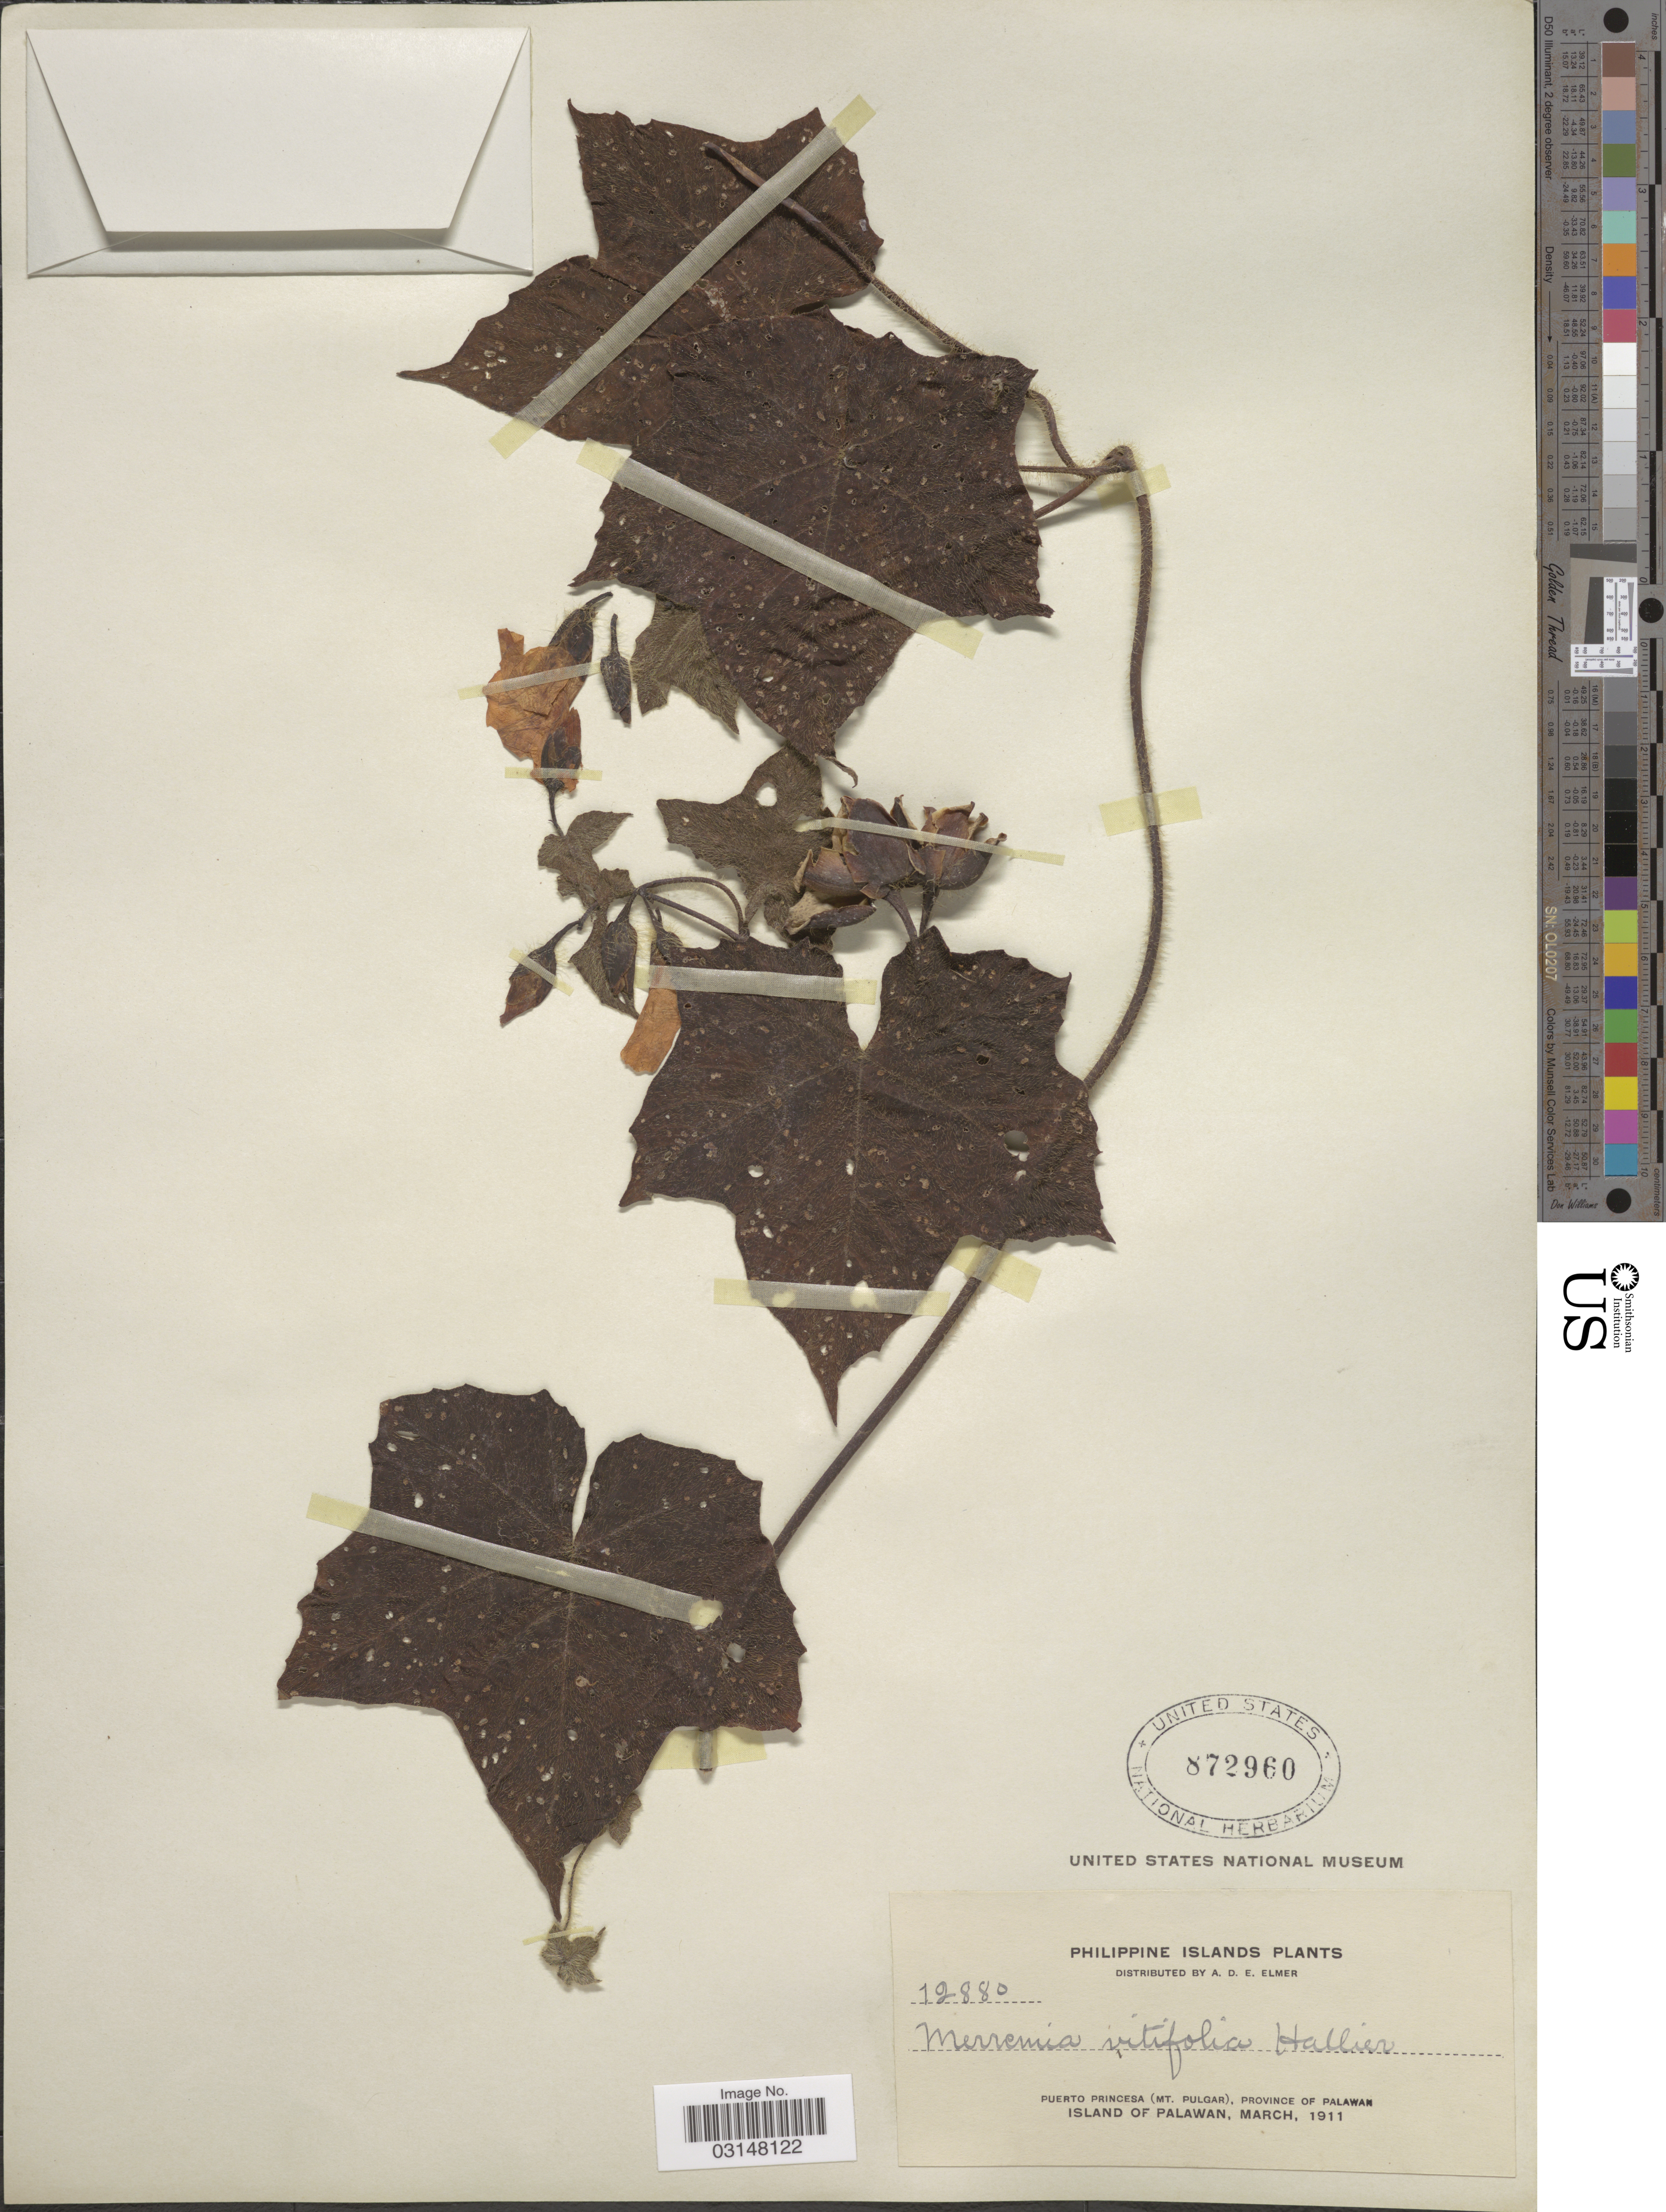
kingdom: Plantae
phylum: Tracheophyta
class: Magnoliopsida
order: Solanales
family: Convolvulaceae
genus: Distimake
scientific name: Distimake vitifolius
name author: (Burm. f.) Pisuttimarn & Petrongari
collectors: A. D. E. Elmer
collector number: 12880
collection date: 1911-03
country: Philippines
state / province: Mimaropa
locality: Puerto Princesa (Mt. Pulgar), Province of Palawan. Island of Palawan.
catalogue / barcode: US 872960